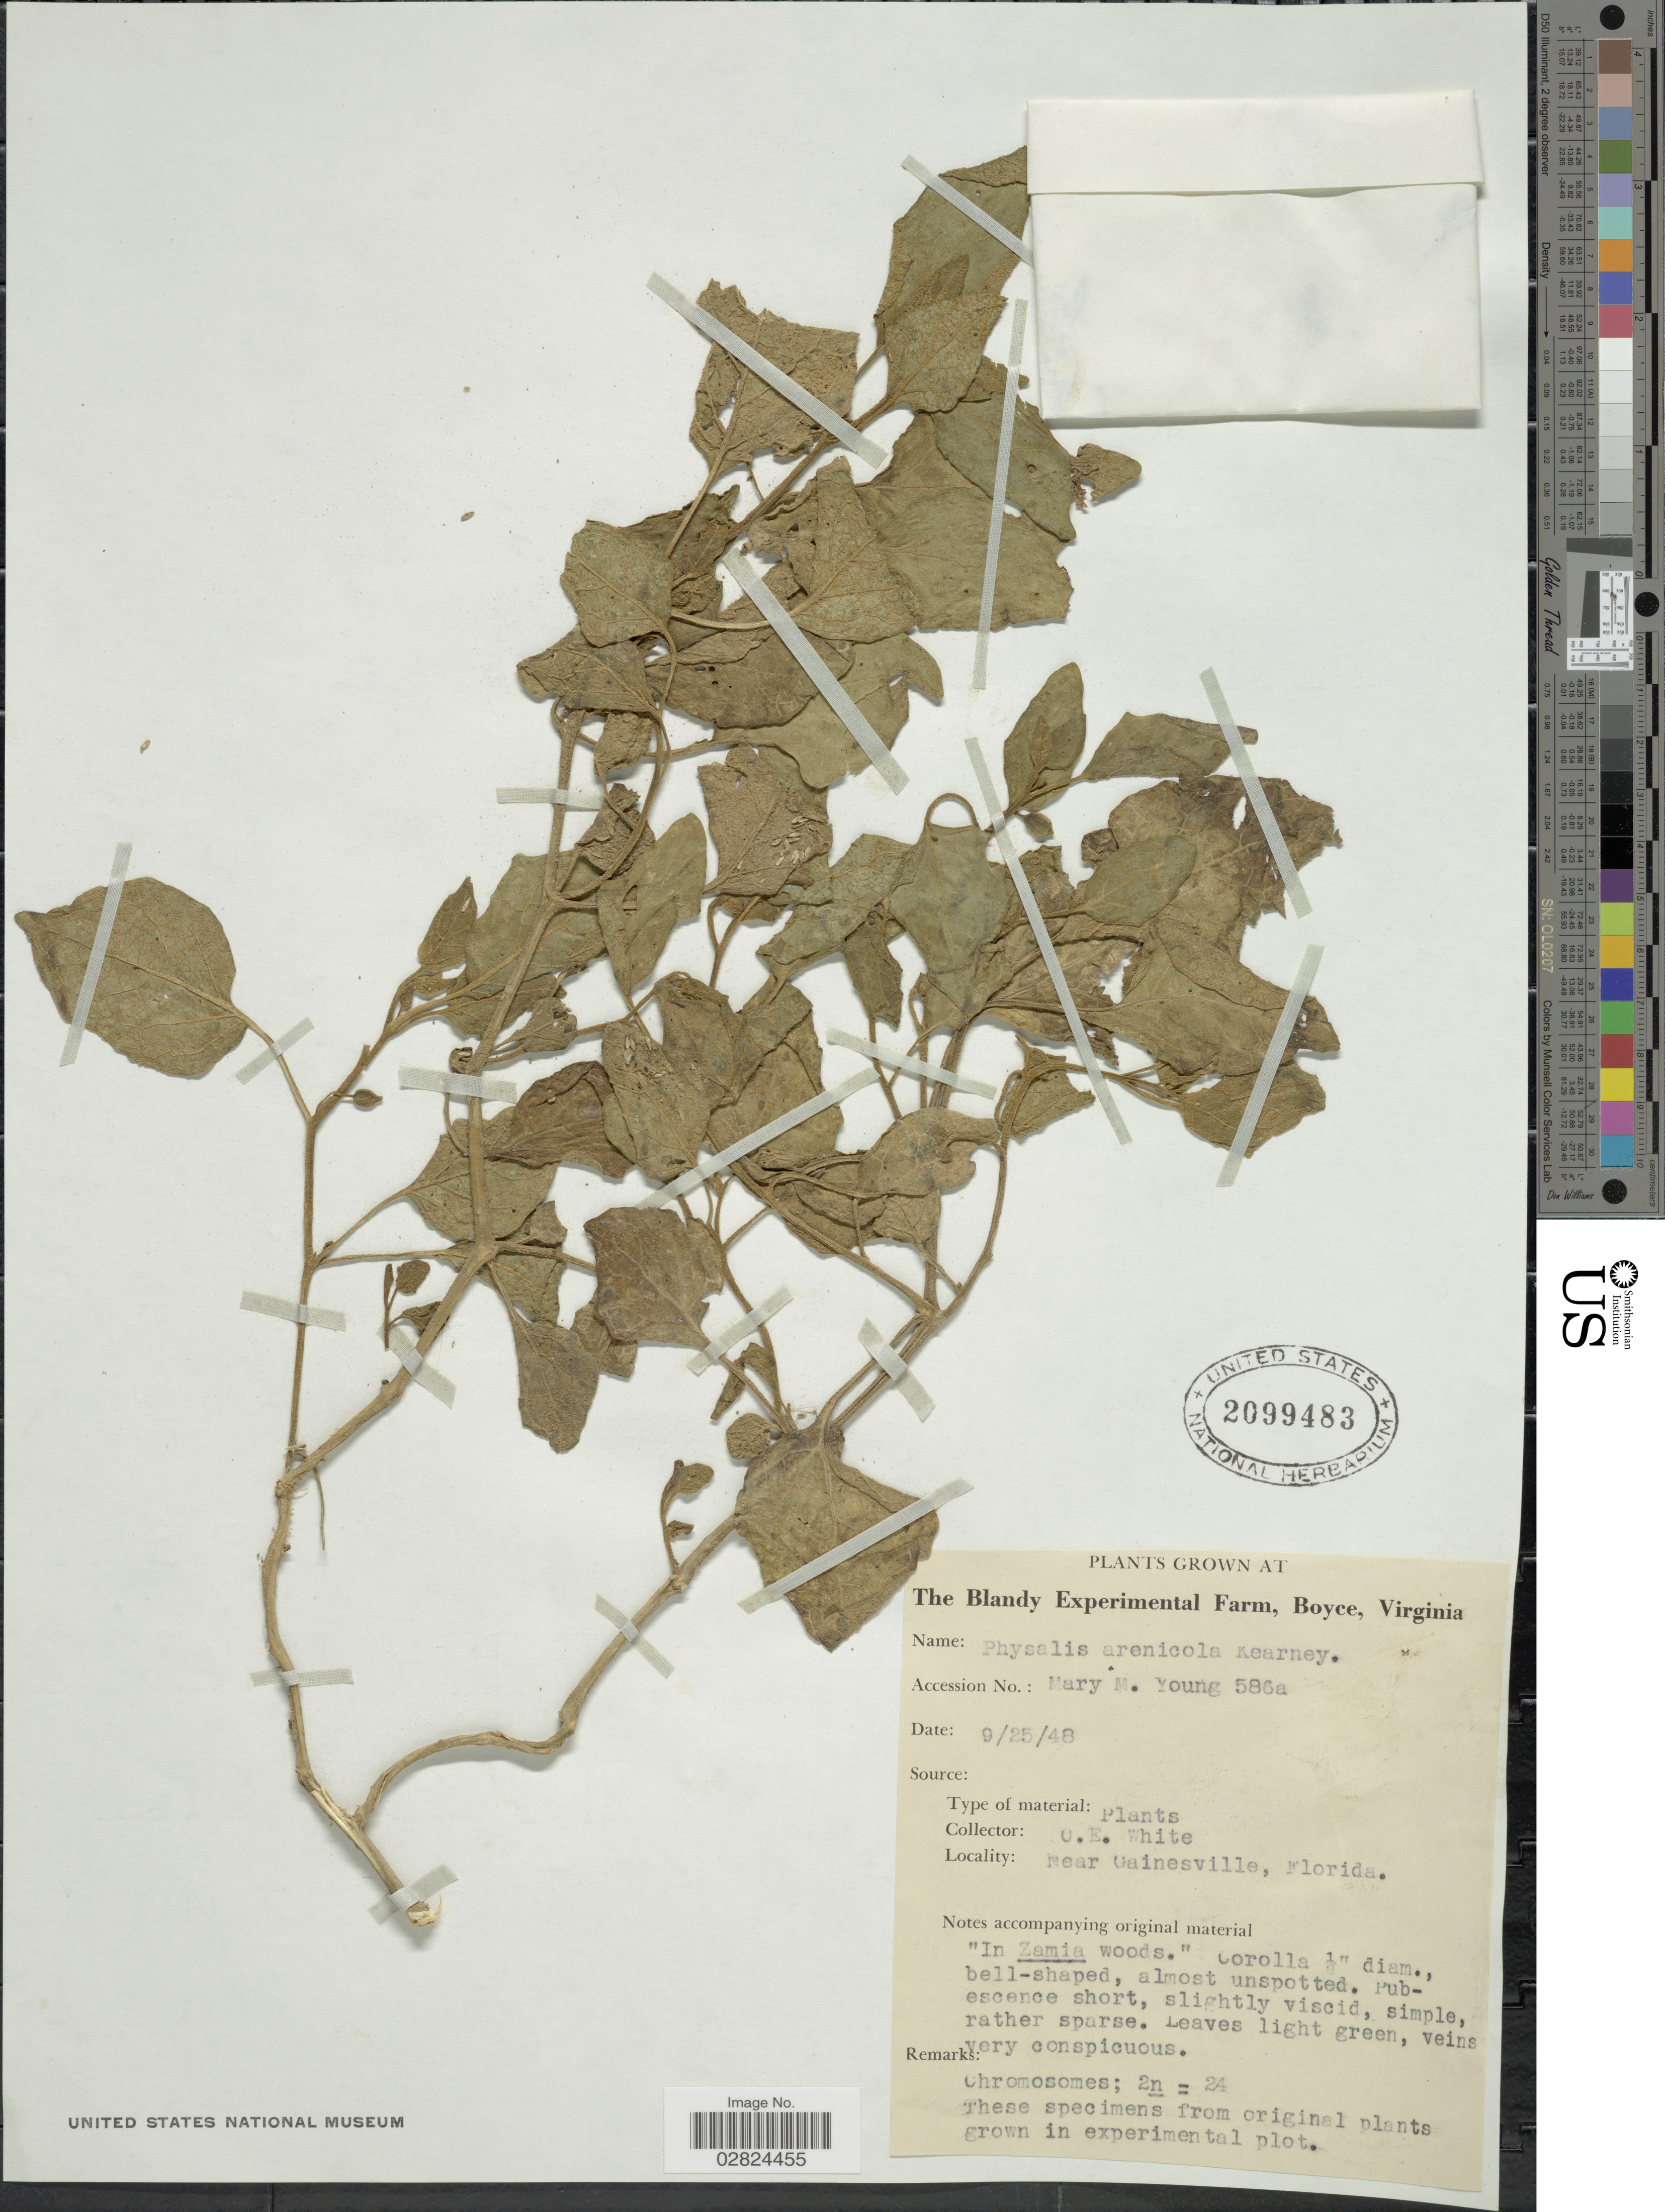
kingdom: Plantae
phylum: Tracheophyta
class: Magnoliopsida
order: Solanales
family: Solanaceae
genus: Physalis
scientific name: Physalis arenicola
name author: Kearney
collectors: M. Young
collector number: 586a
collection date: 1948-09-25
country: United States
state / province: Virginia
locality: The Blandy Experimental Farm, Boyce.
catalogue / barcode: US 2099483